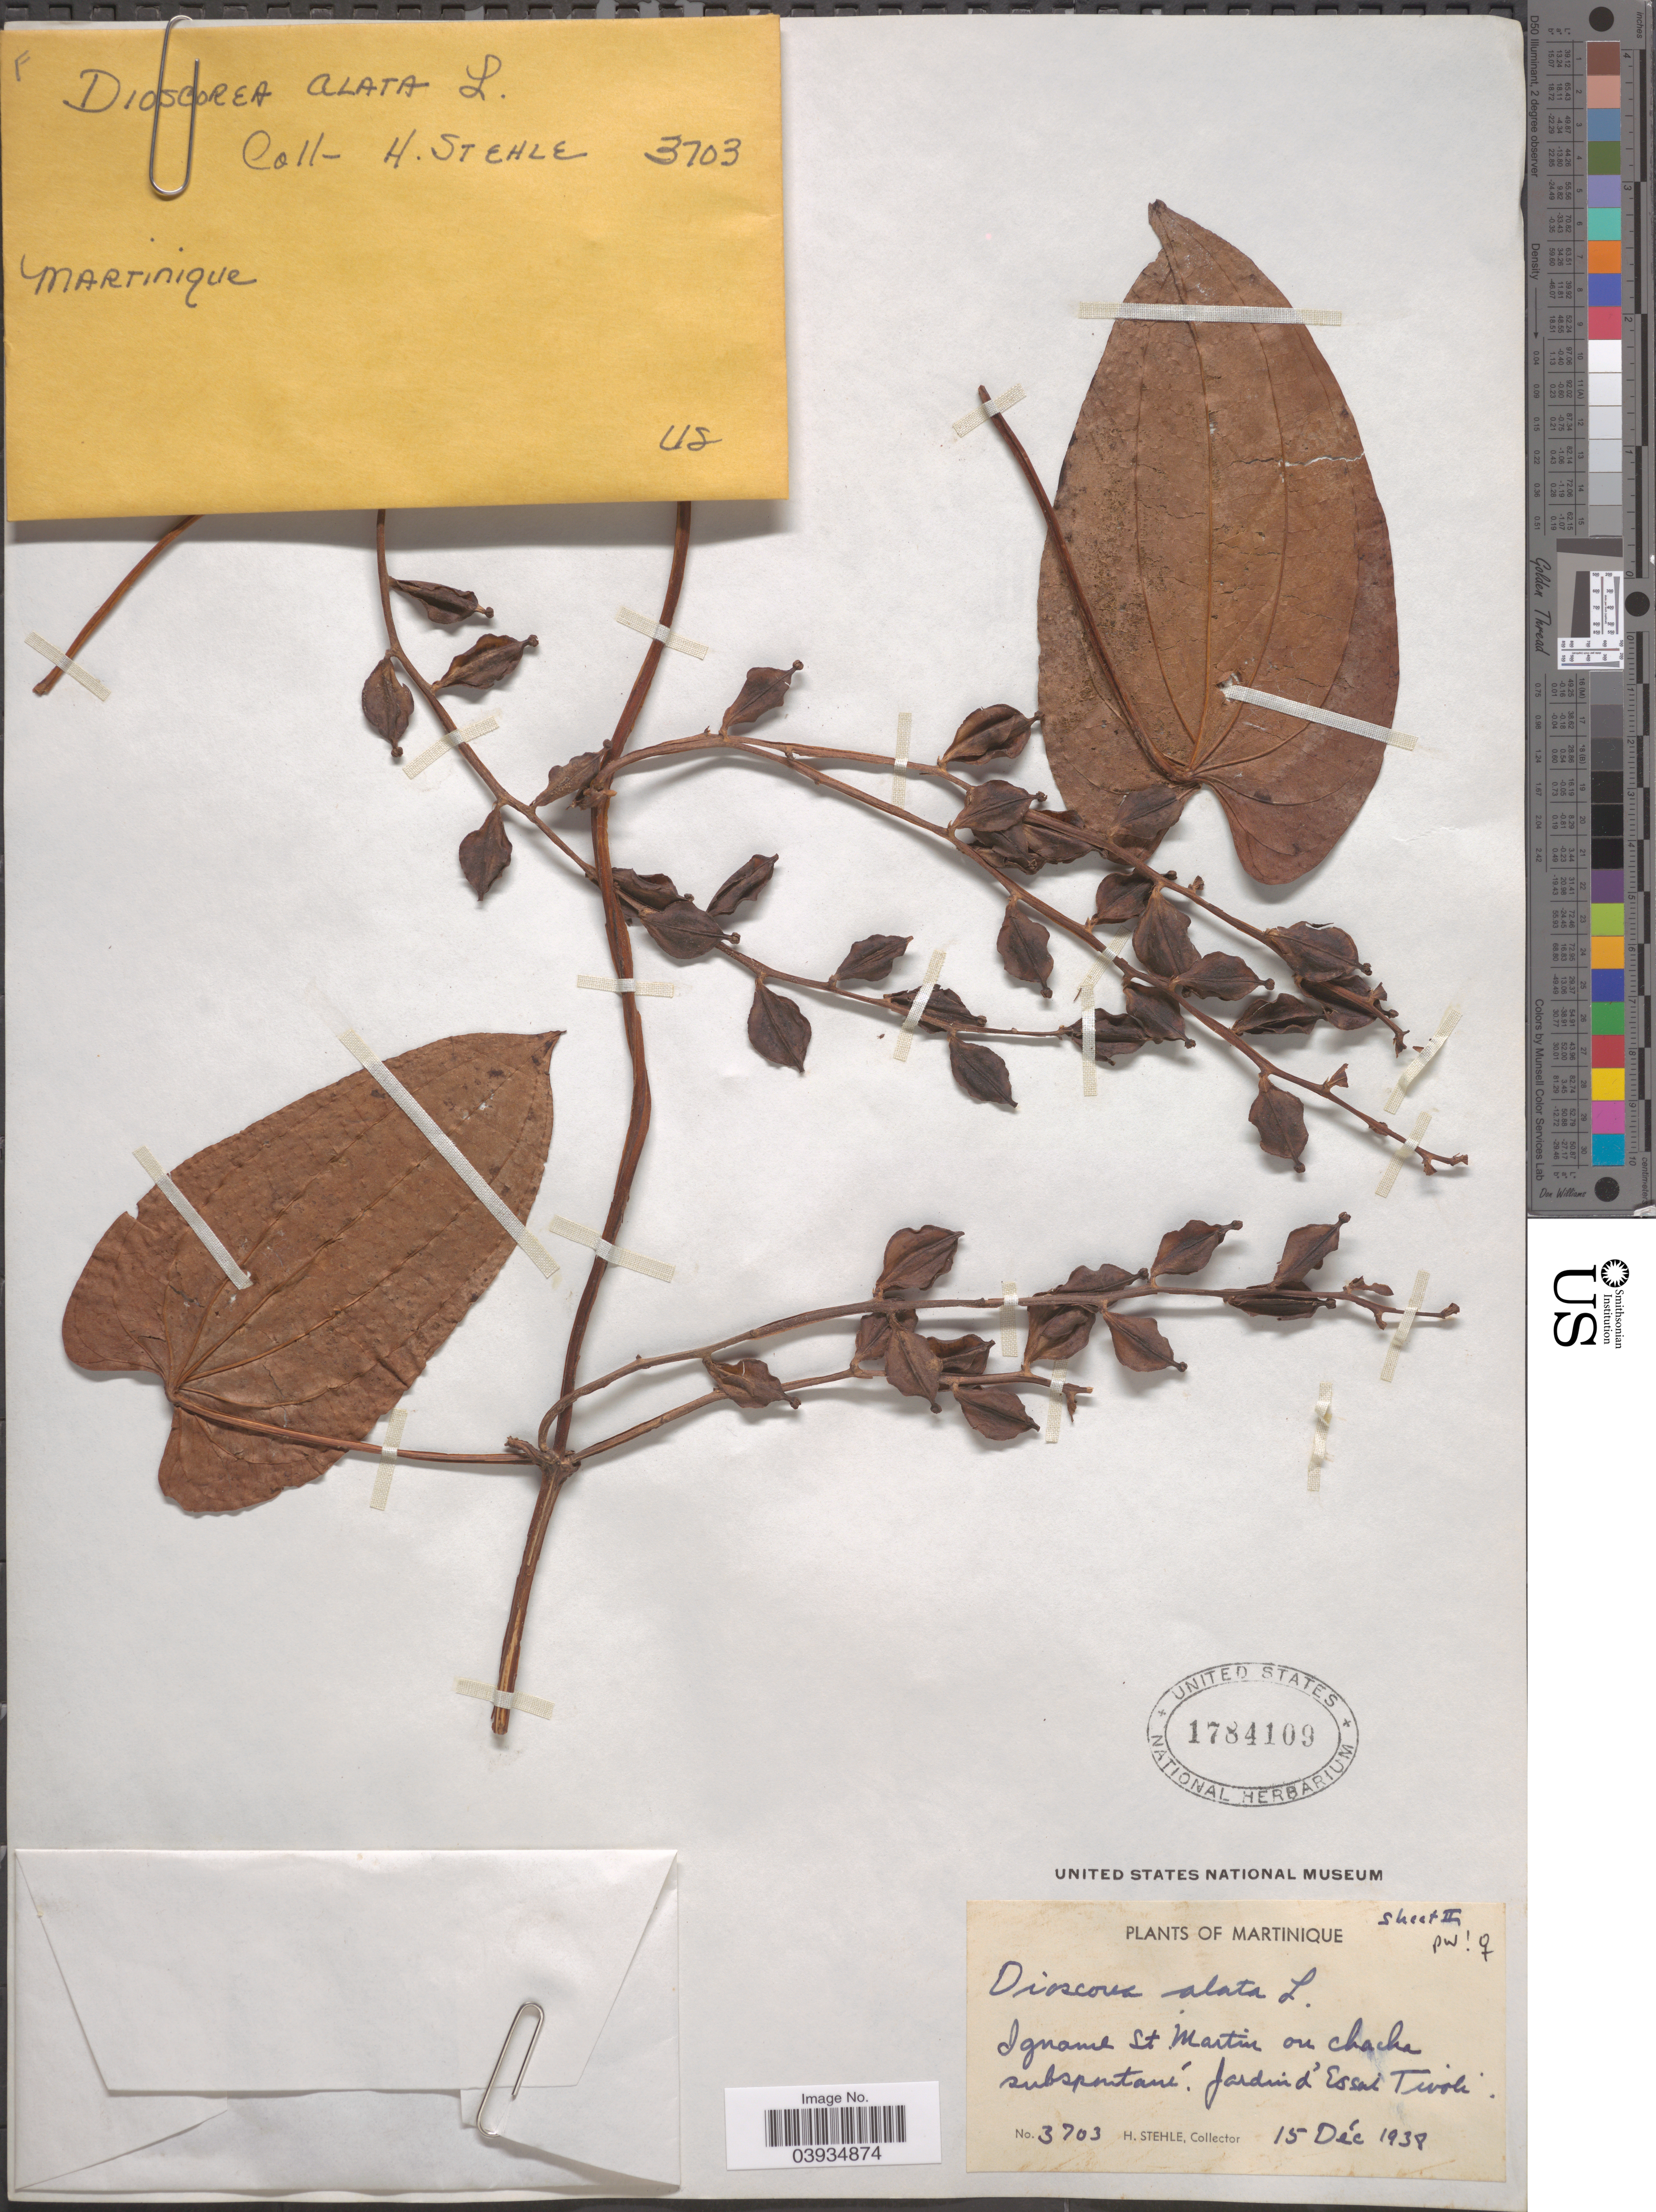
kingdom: Plantae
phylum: Tracheophyta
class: Liliopsida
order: Dioscoreales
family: Dioscoreaceae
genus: Dioscorea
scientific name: Dioscorea alata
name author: L.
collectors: H. Stehlé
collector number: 3703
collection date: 1938-12-15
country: Martinique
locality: Igname St Martin on chacha subspontané. Jardin d' Essai Tivole.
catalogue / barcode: US 1784109